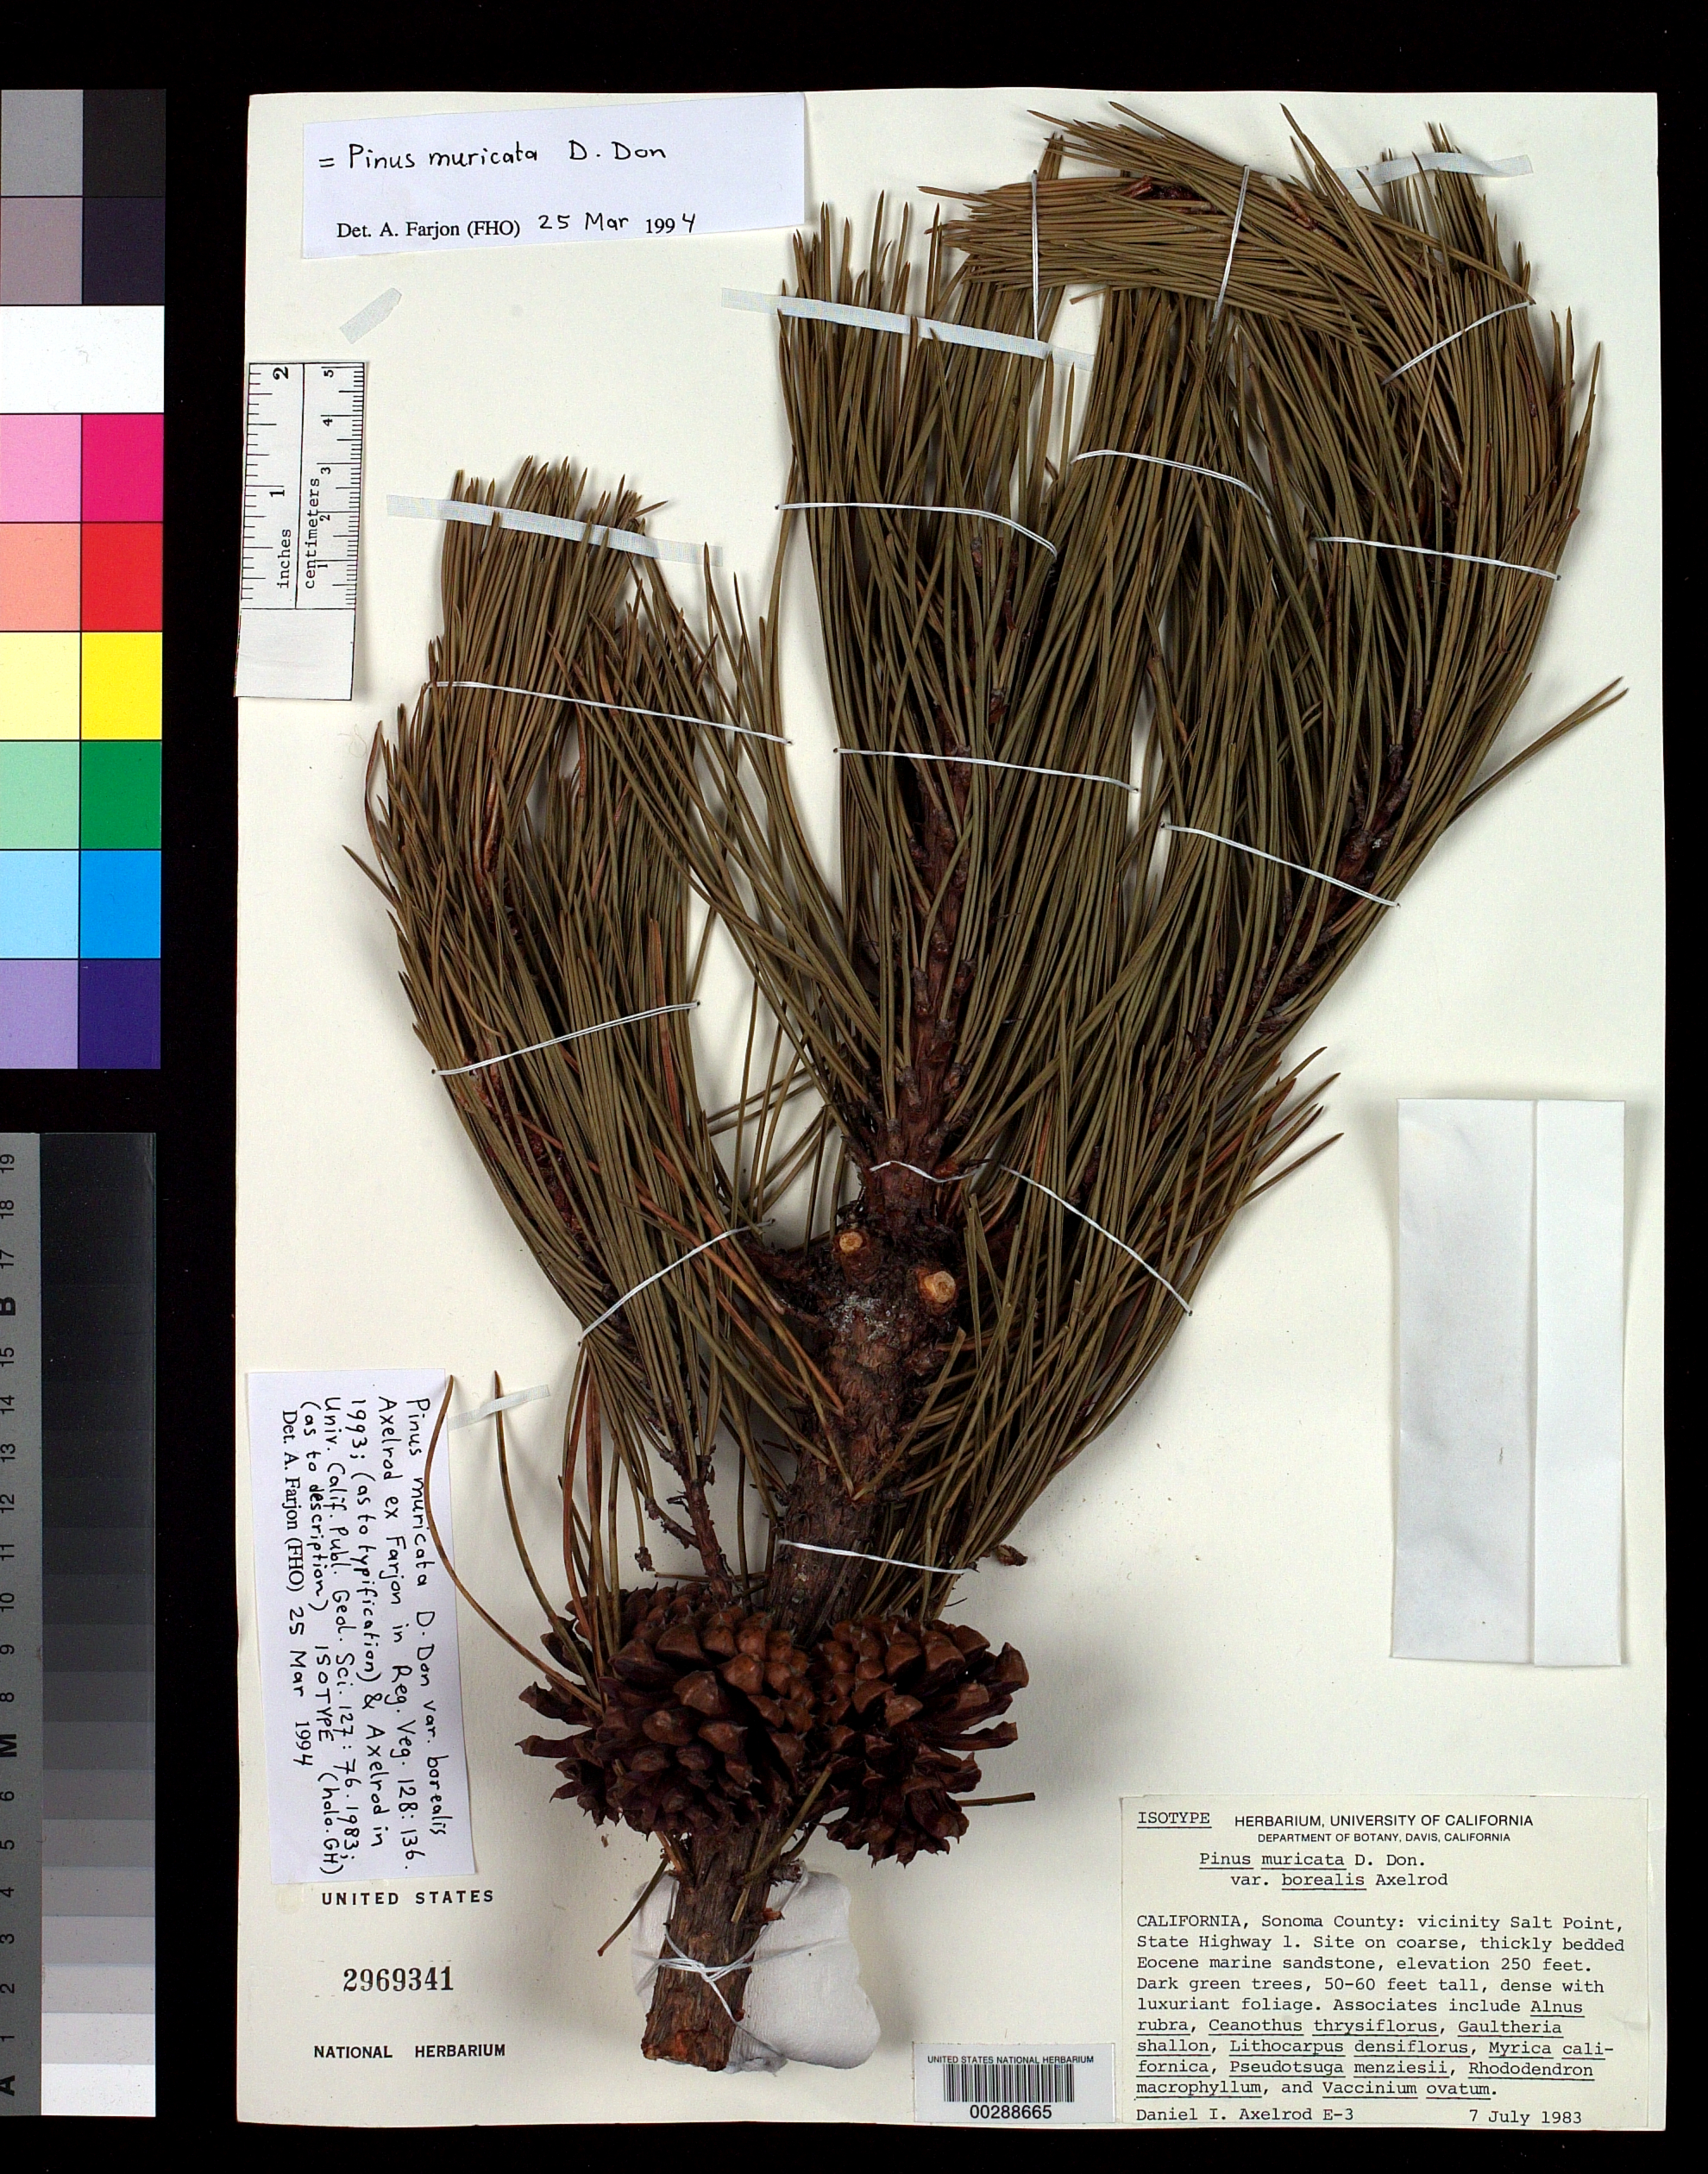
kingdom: Plantae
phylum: Tracheophyta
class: Pinopsida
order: Pinales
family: Pinaceae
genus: Pinus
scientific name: Pinus muricata var. borealis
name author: Axelrod ex Farjon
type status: Isotype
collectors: D. Axelrod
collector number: E 3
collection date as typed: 07 Jul 1983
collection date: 1983-07-07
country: United States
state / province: California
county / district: Sonoma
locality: Vicinity of Salt point, state highway 1.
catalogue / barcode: US 2969341